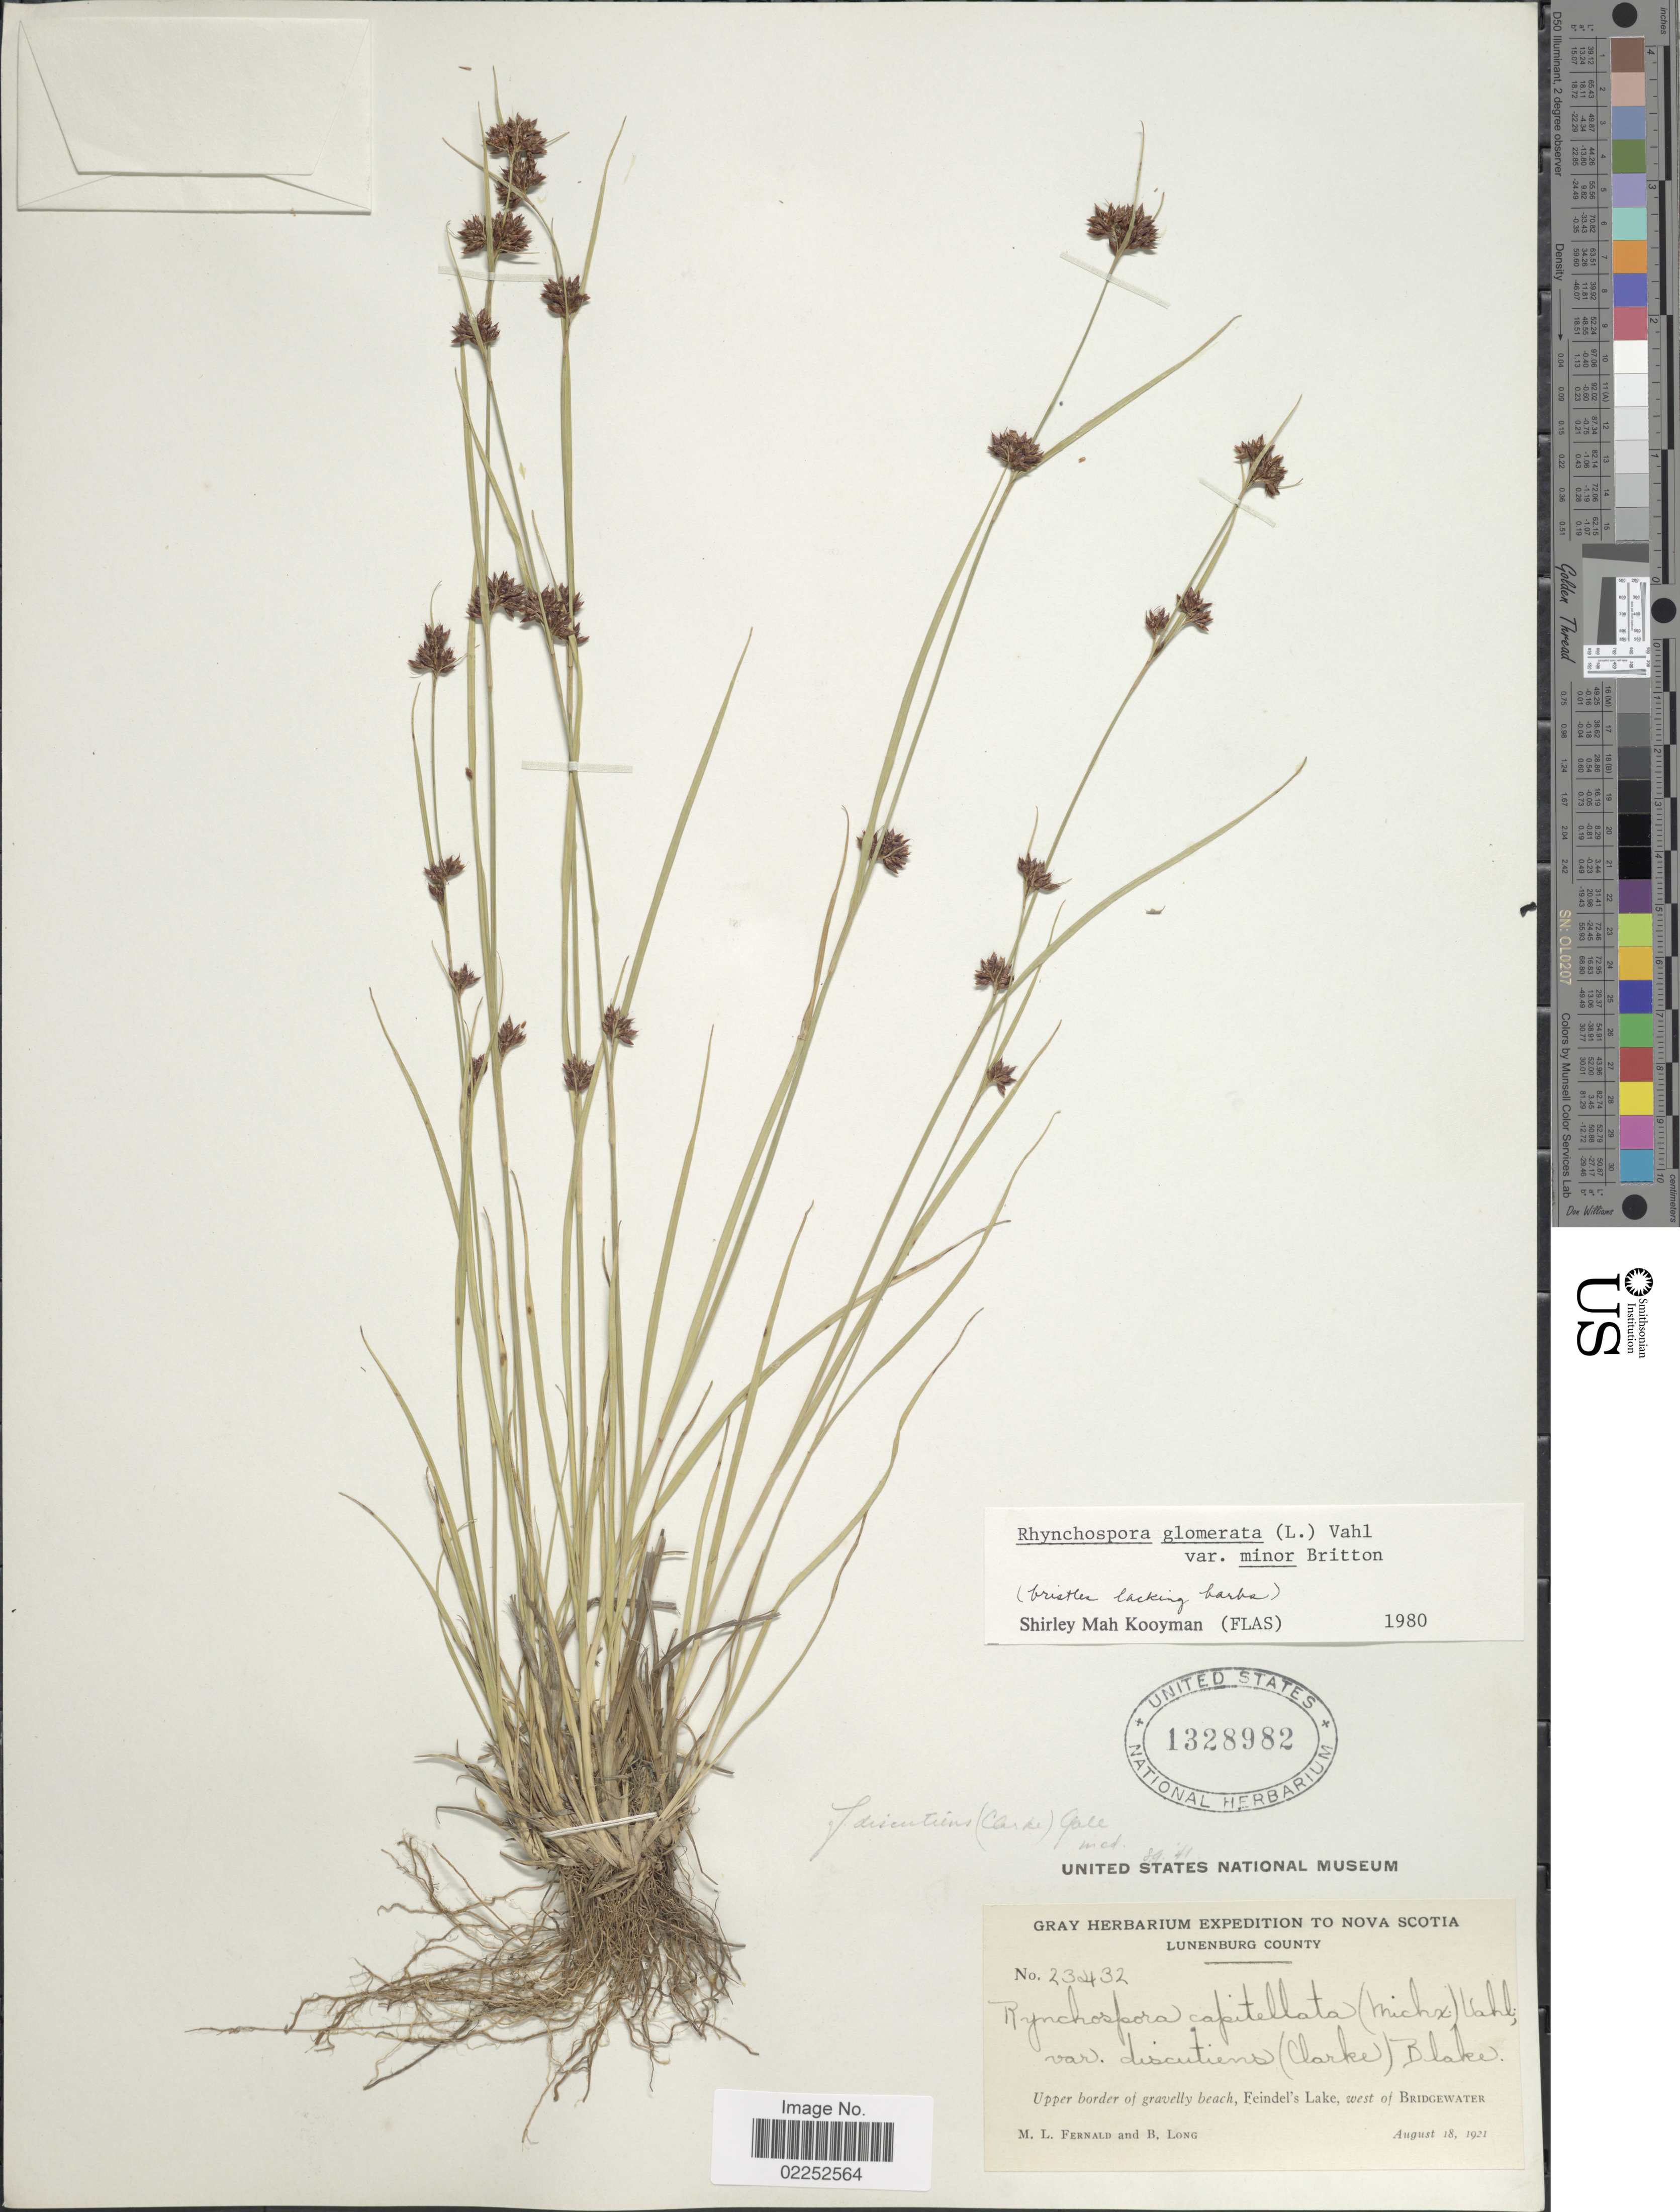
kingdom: Plantae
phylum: Tracheophyta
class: Liliopsida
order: Poales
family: Cyperaceae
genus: Rhynchospora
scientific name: Rhynchospora capitellata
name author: (Michx.) Vahl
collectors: M. L. Fernald & B. Long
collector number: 23432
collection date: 1921-08-18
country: Canada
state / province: Nova Scotia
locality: Lunenburg County, Upper border of gravelly beach, Feindel's Lake, west of Bridgewater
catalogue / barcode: US 1328982